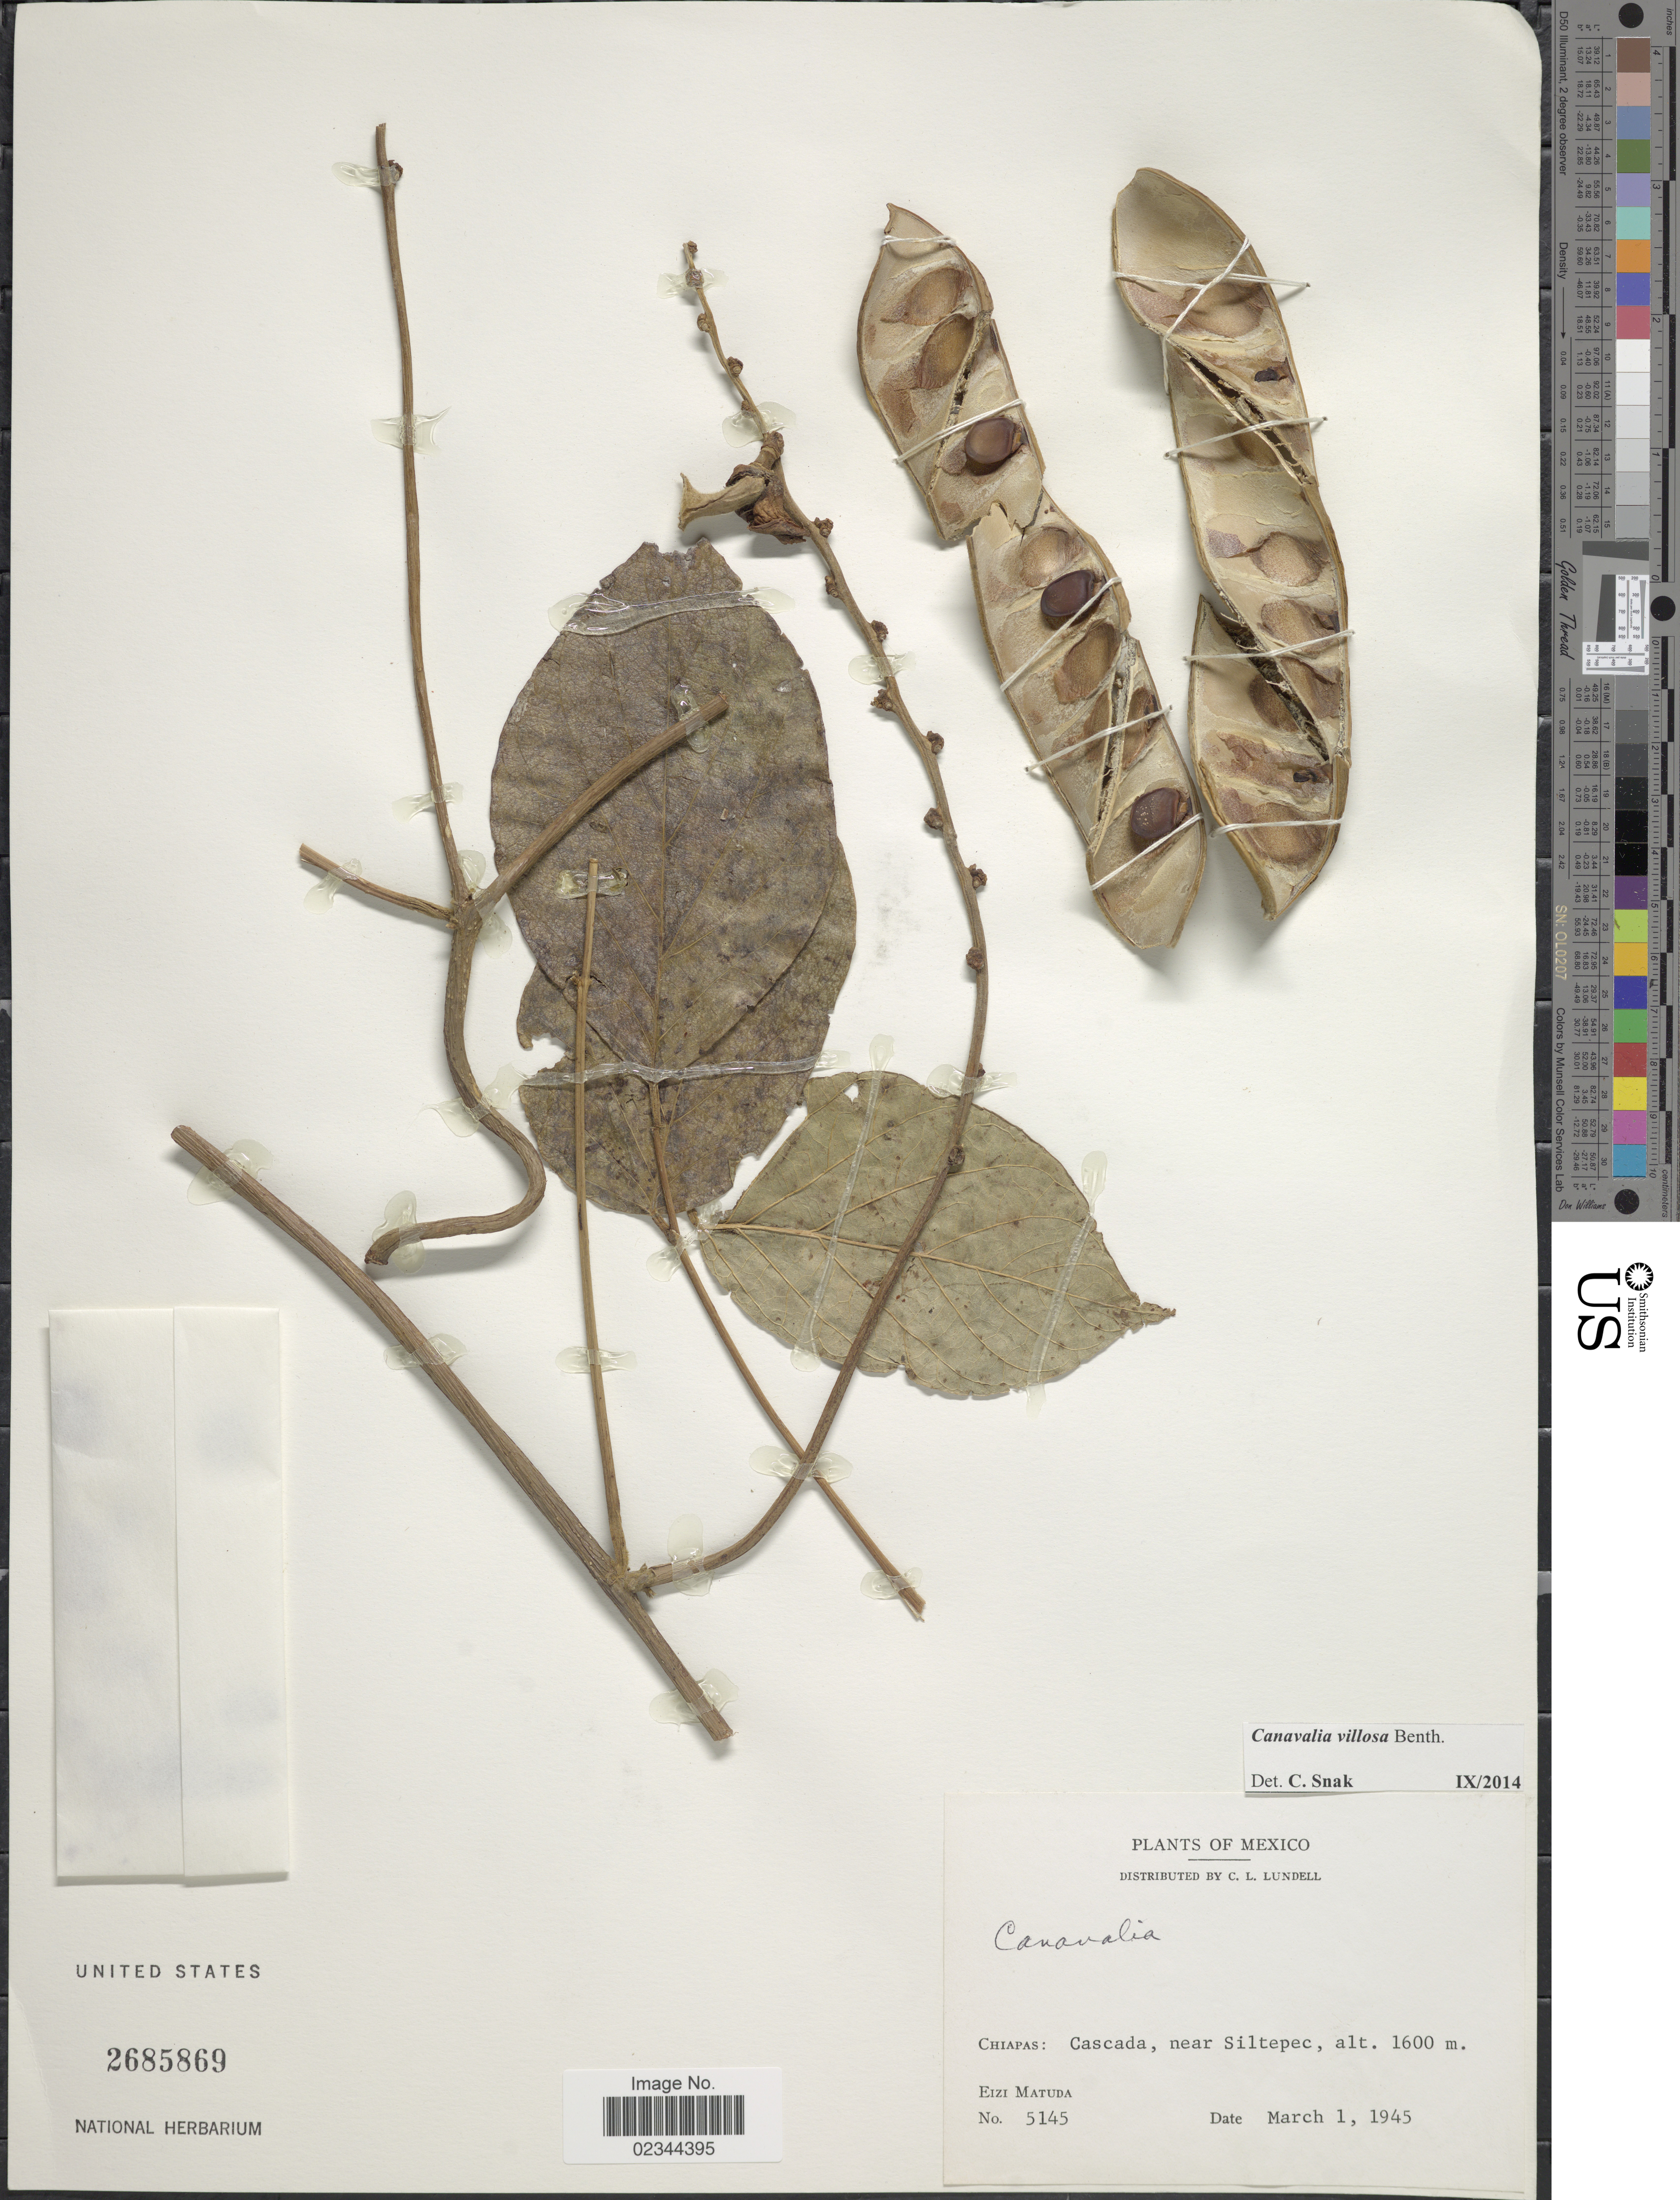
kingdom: Plantae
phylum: Tracheophyta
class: Magnoliopsida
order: Fabales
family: Fabaceae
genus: Canavalia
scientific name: Canavalia villosa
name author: Benth.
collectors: E. Matuda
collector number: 5145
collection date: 1945-03-01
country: Mexico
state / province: Chiapas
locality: Cascada, near Siltepec.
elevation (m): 1600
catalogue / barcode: US 2685869